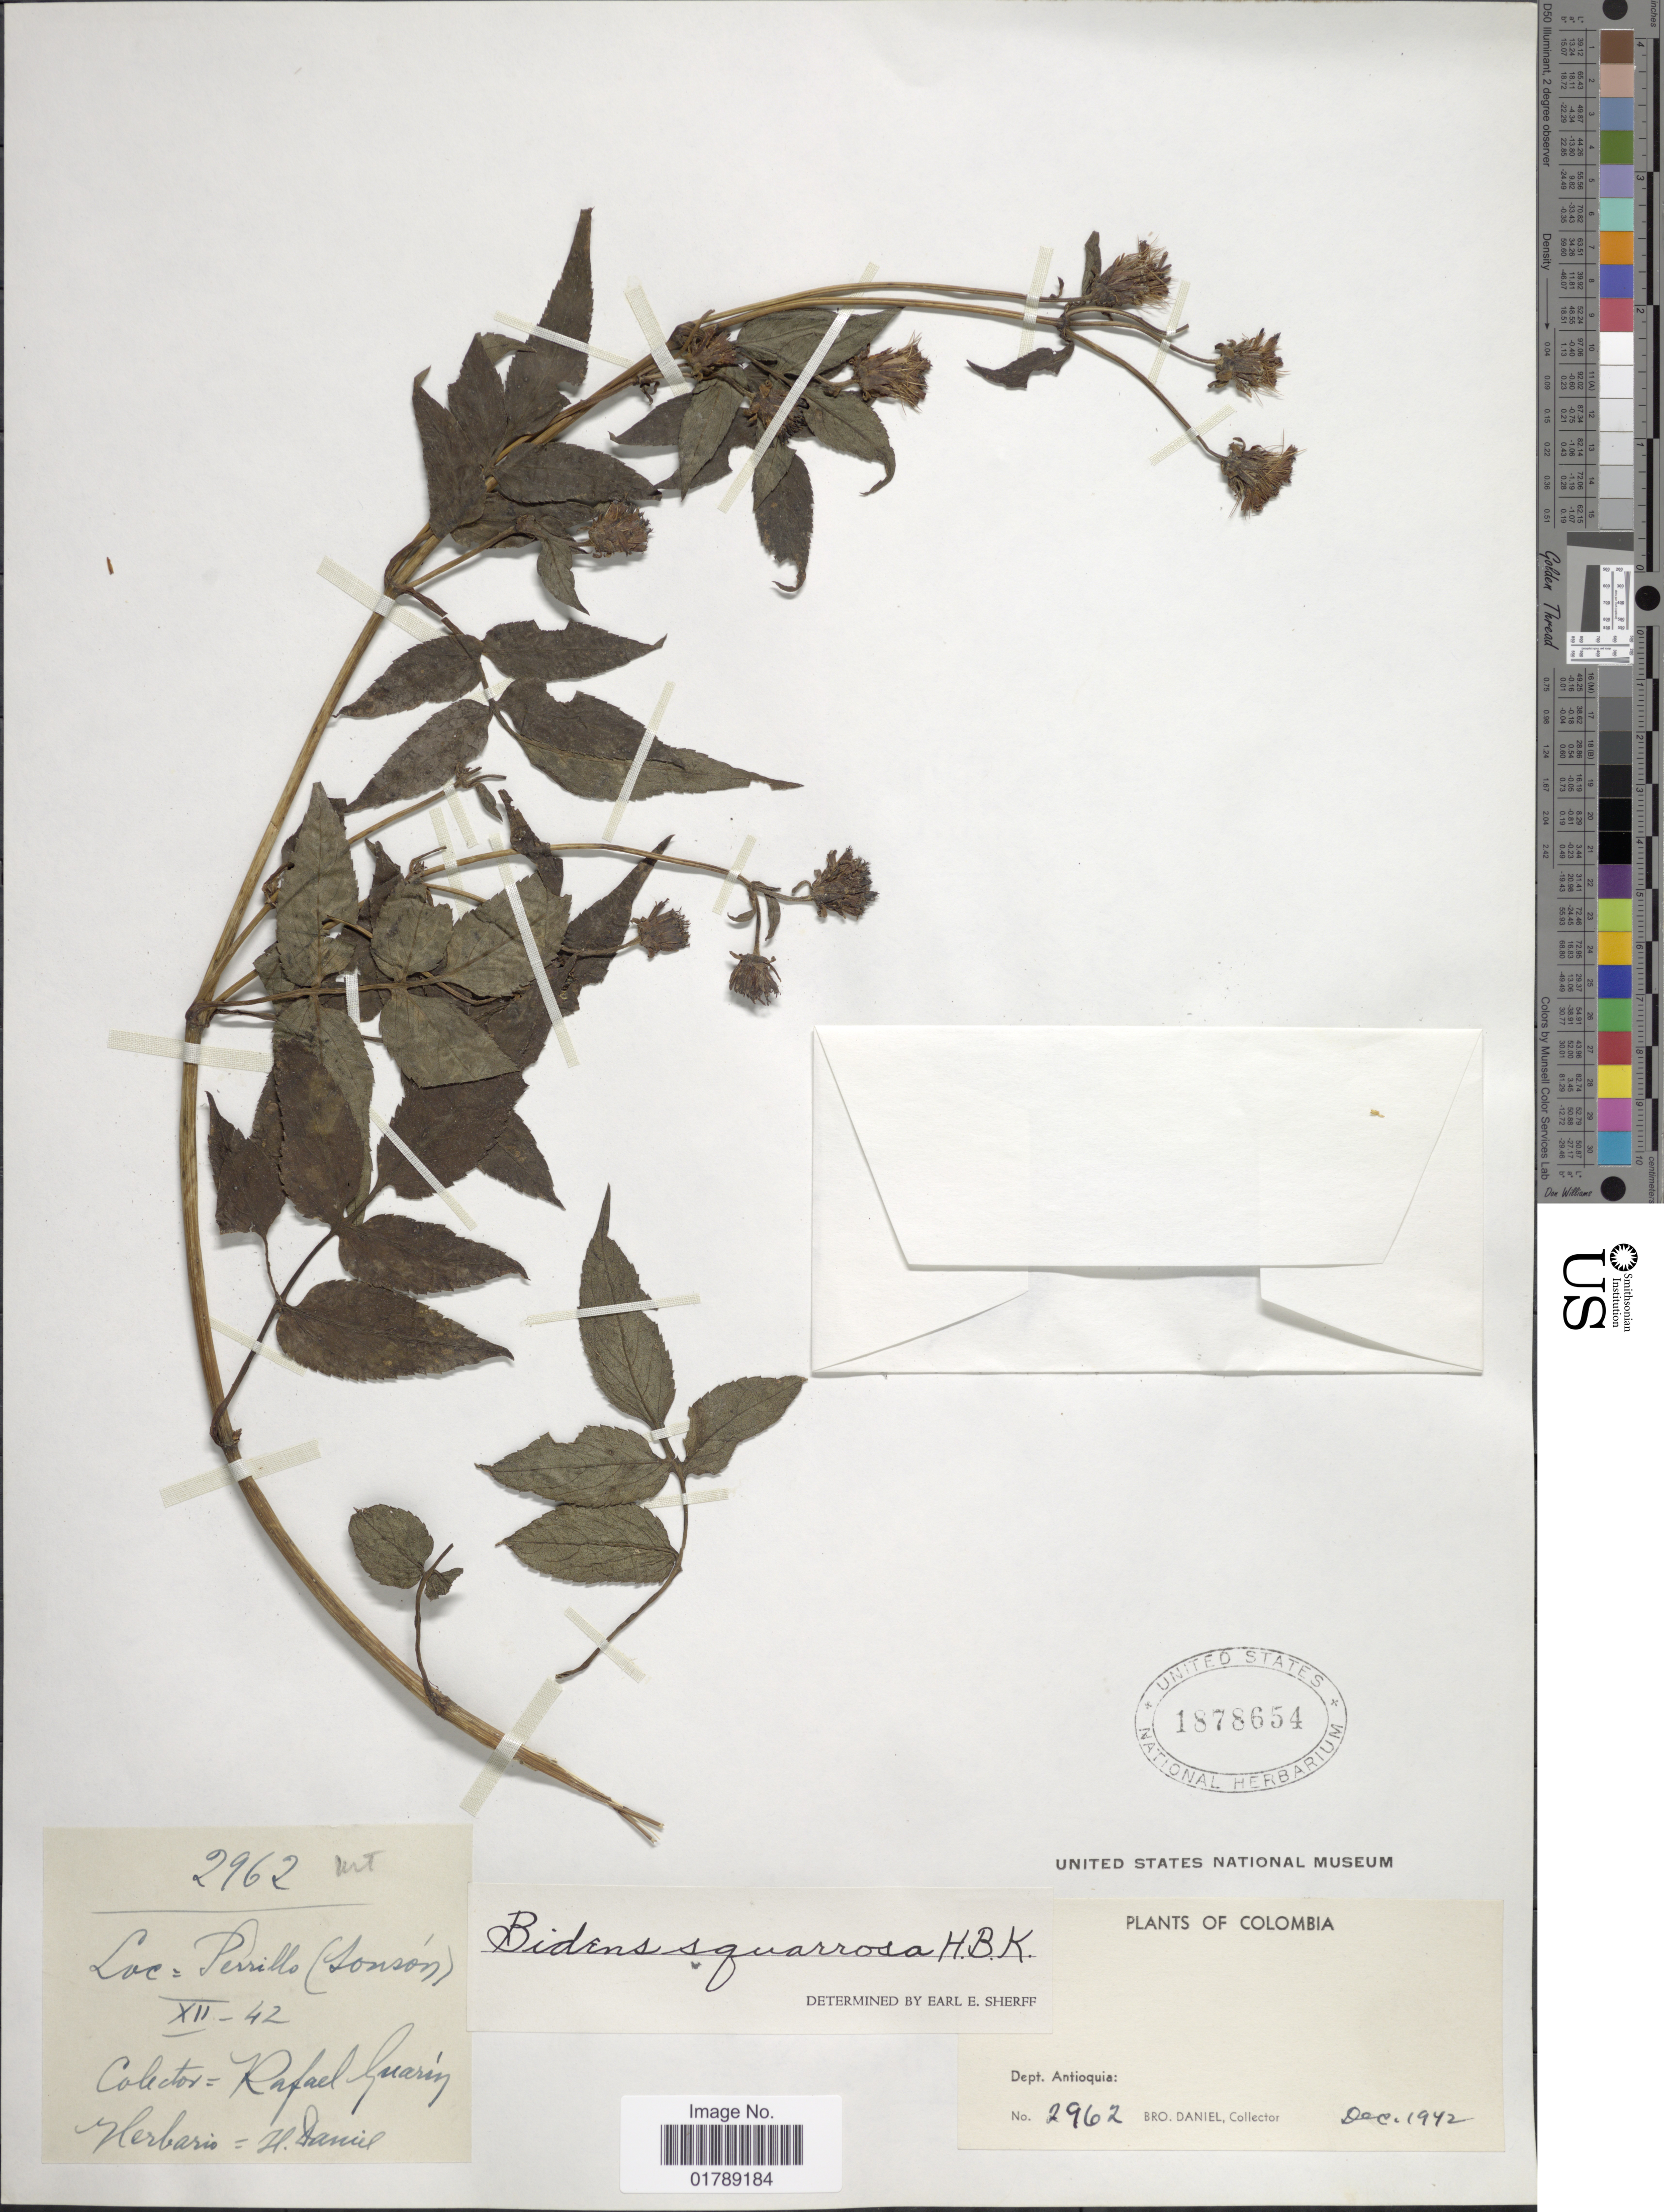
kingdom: Plantae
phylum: Tracheophyta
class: Magnoliopsida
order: Asterales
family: Asteraceae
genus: Bidens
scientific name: Bidens squarrosa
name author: Kunth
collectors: R. Guarin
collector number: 2962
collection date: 1942-12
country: Colombia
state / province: Antioquia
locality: Perrillo (Sonsón)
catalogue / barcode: US 1878654